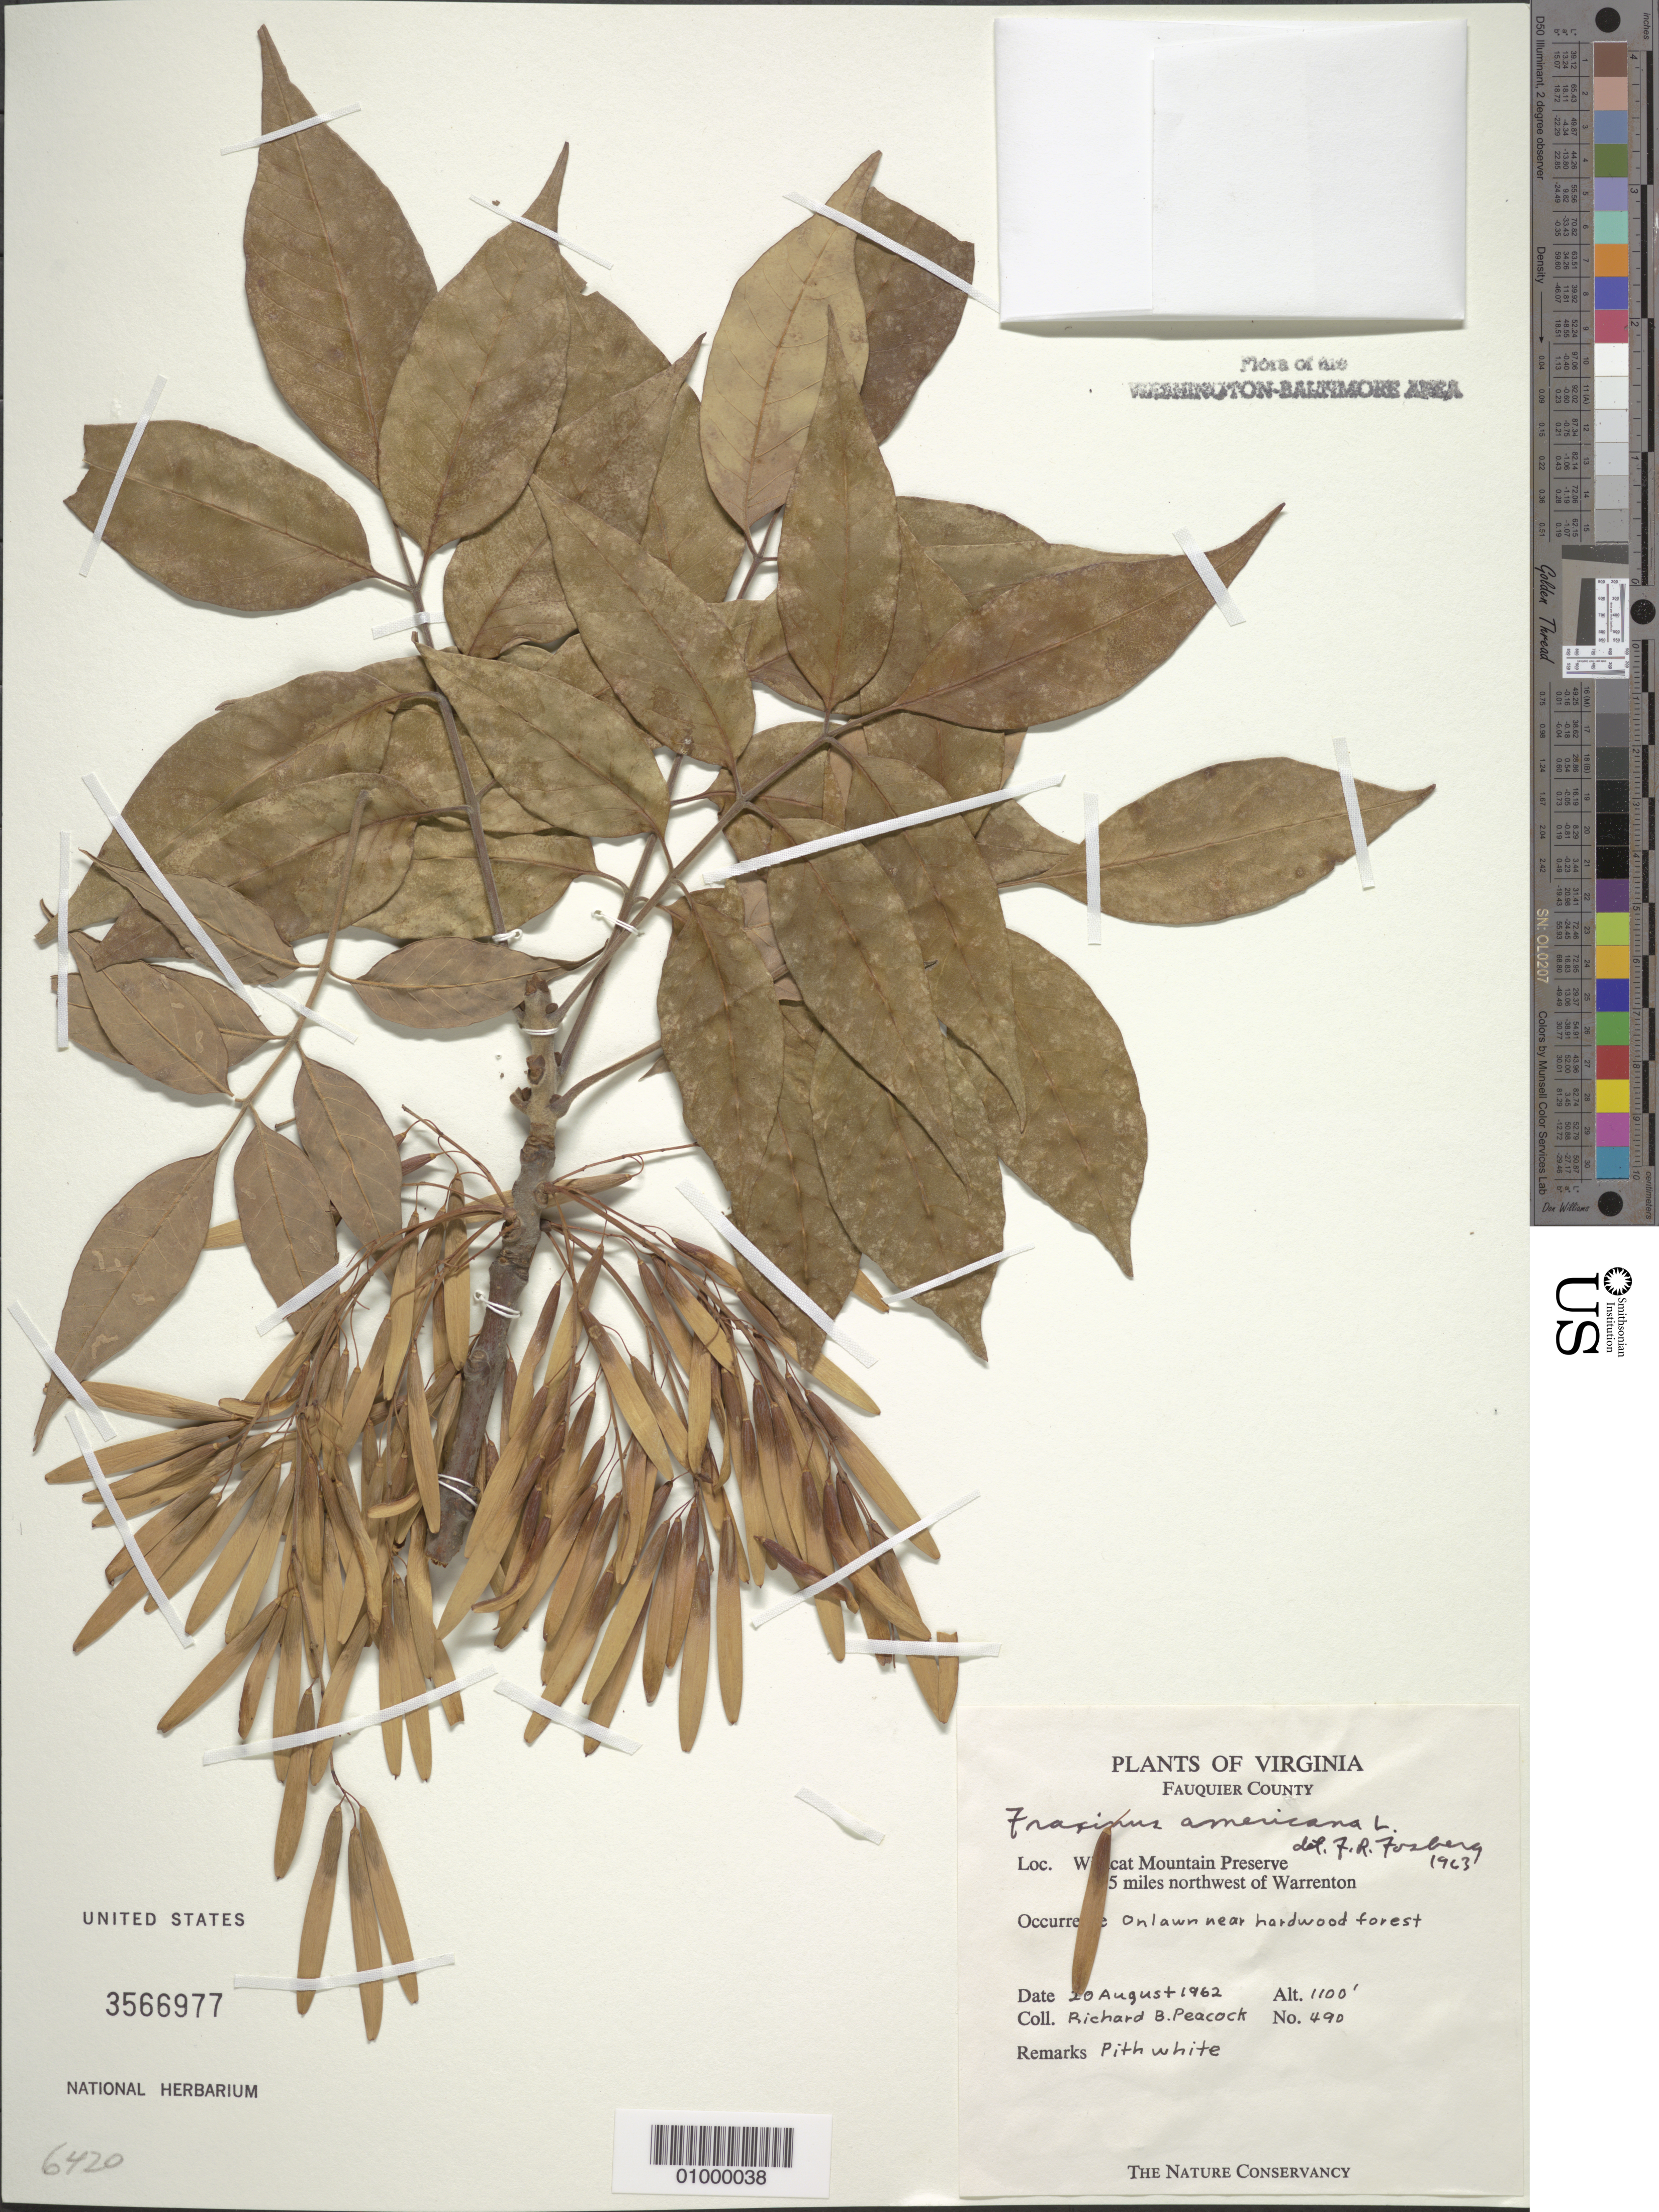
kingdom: Plantae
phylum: Tracheophyta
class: Magnoliopsida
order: Lamiales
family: Oleaceae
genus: Fraxinus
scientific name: Fraxinus americana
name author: L.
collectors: R. Peacock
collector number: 490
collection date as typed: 20 Aug 1962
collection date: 1962-08-20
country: United States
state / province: Virginia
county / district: Fauquier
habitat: on lawn hardwood forest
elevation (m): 335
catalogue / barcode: US 3566977